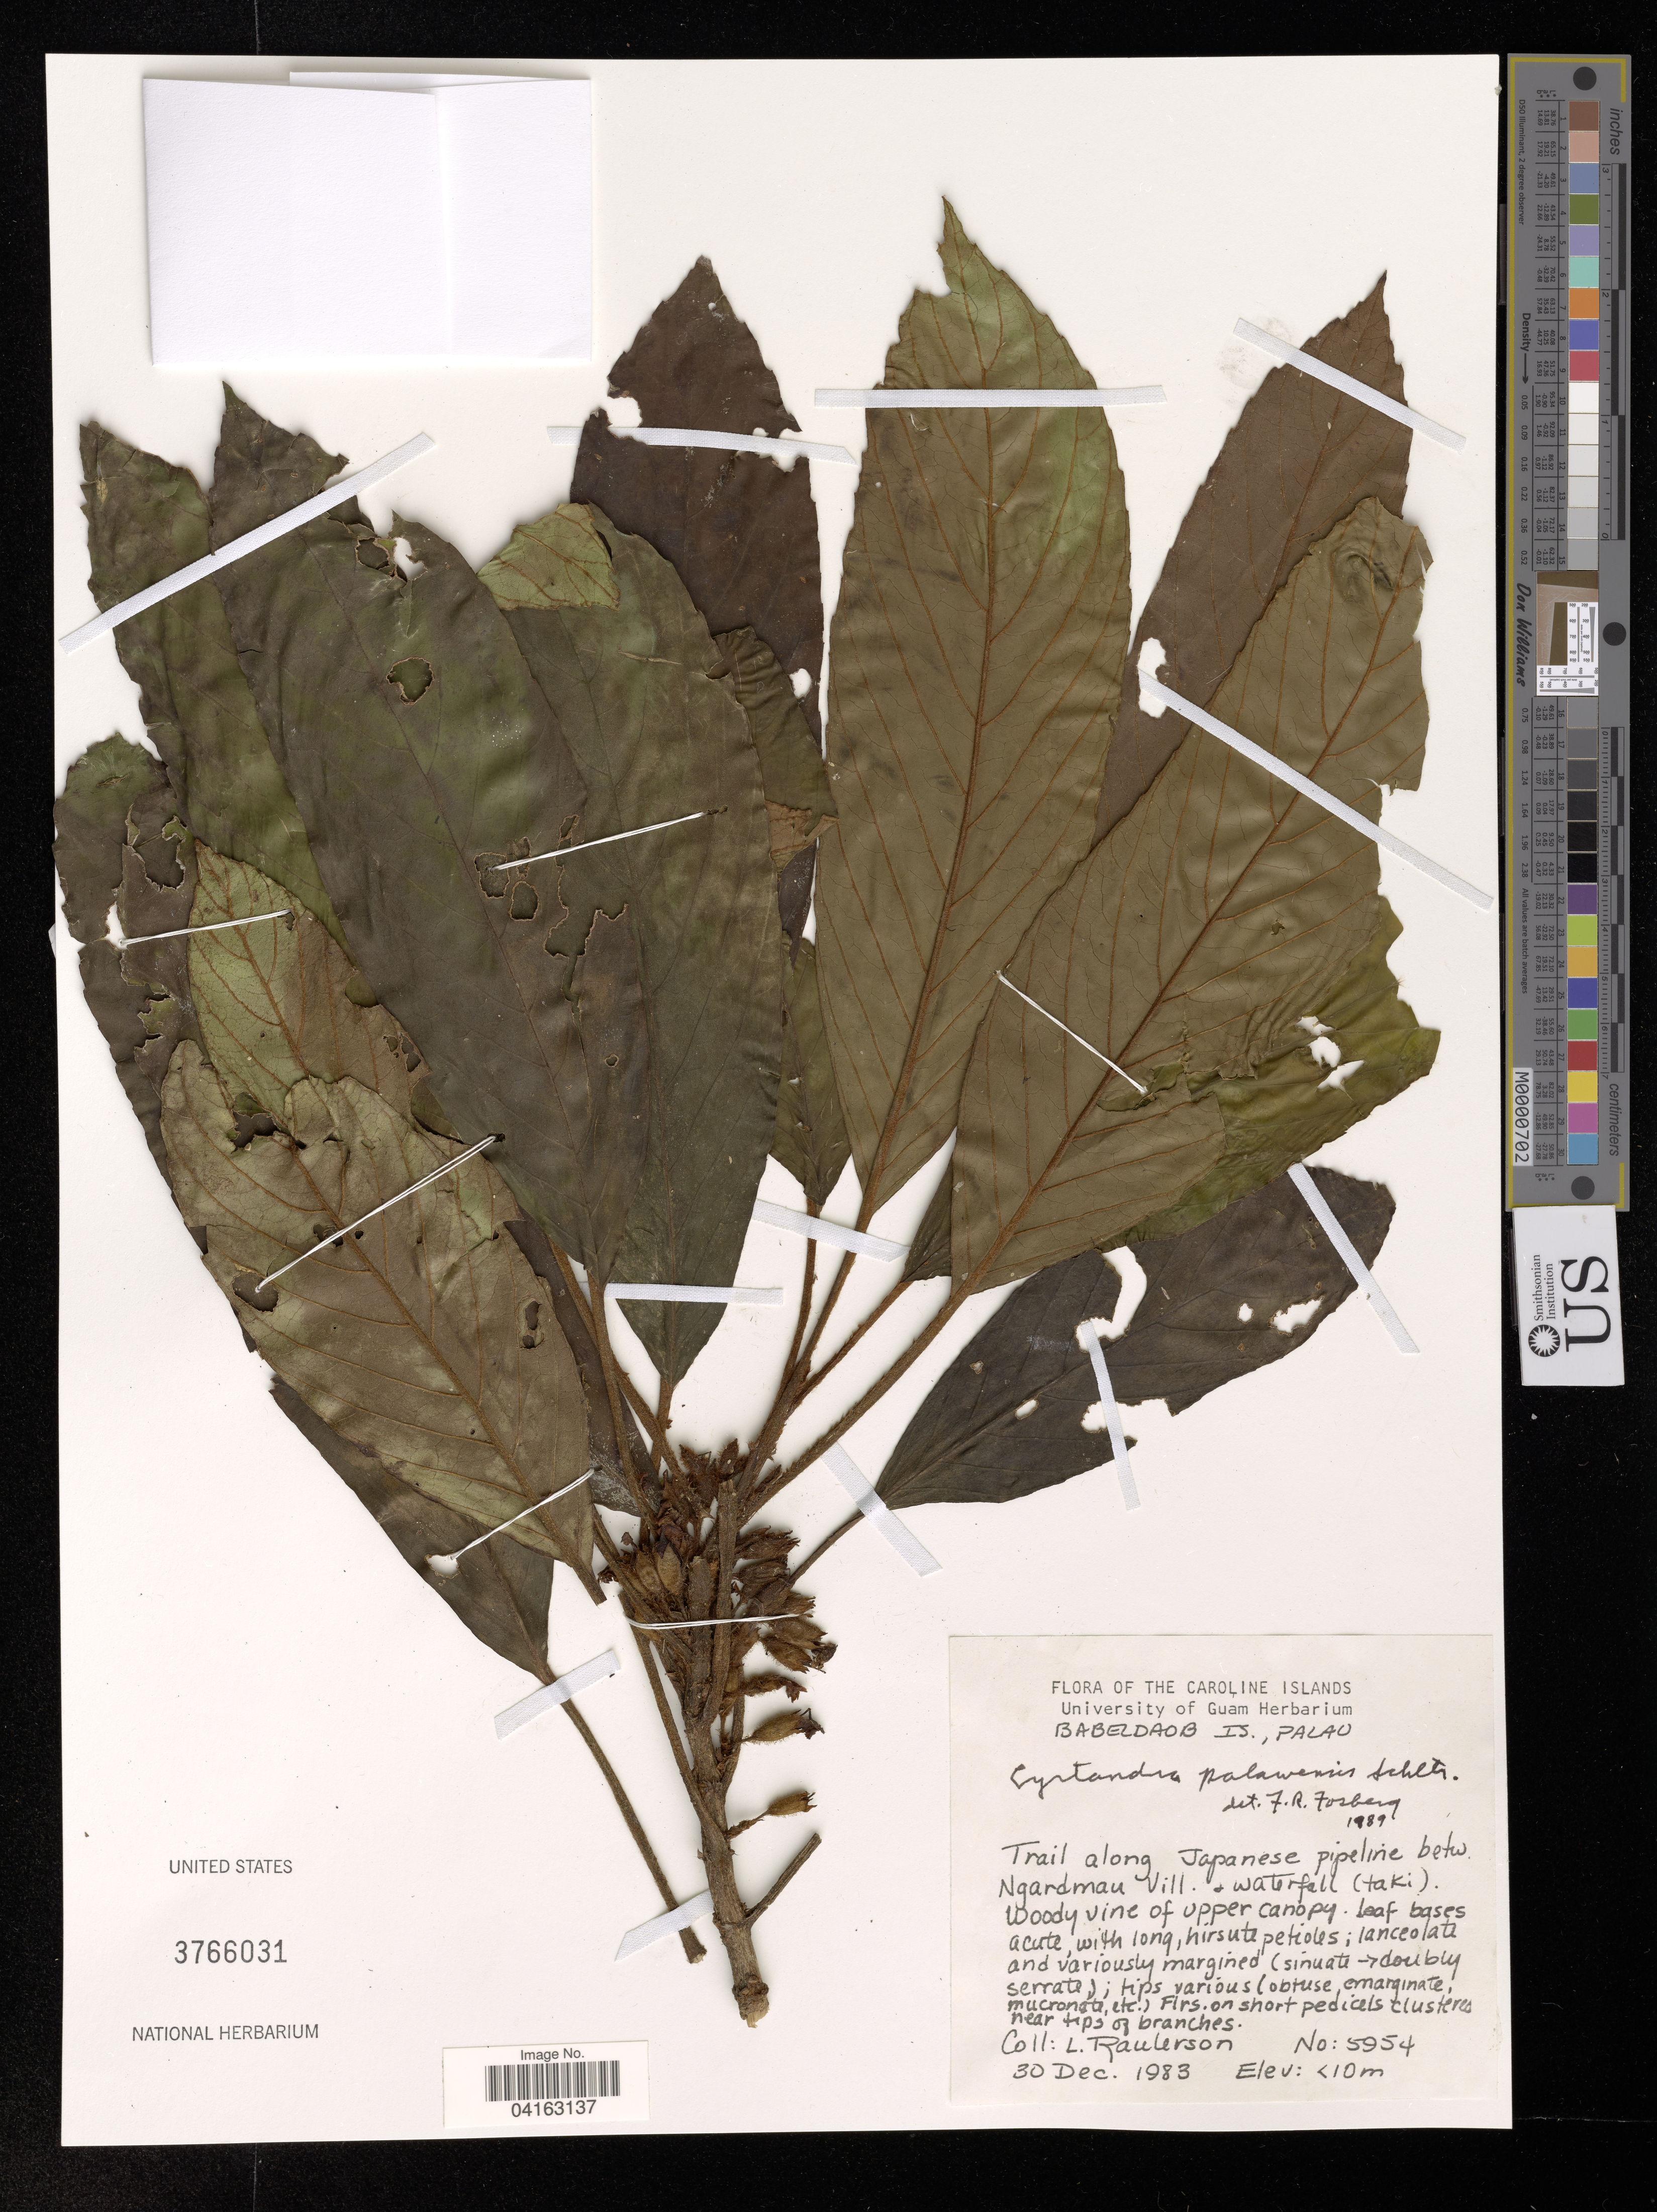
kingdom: Plantae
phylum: Tracheophyta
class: Magnoliopsida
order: Lamiales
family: Gesneriaceae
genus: Cyrtandra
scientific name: Cyrtandra palawensis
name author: Schltr.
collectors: L. Raulerson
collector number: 5954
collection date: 1983-12-30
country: Belau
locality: The Caroline Islands. Babeldaob Is., Palau. Trail along Japanese pipeline betw. Ngardmau Vill. + waterfall (taki).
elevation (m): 10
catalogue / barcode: US 3766031